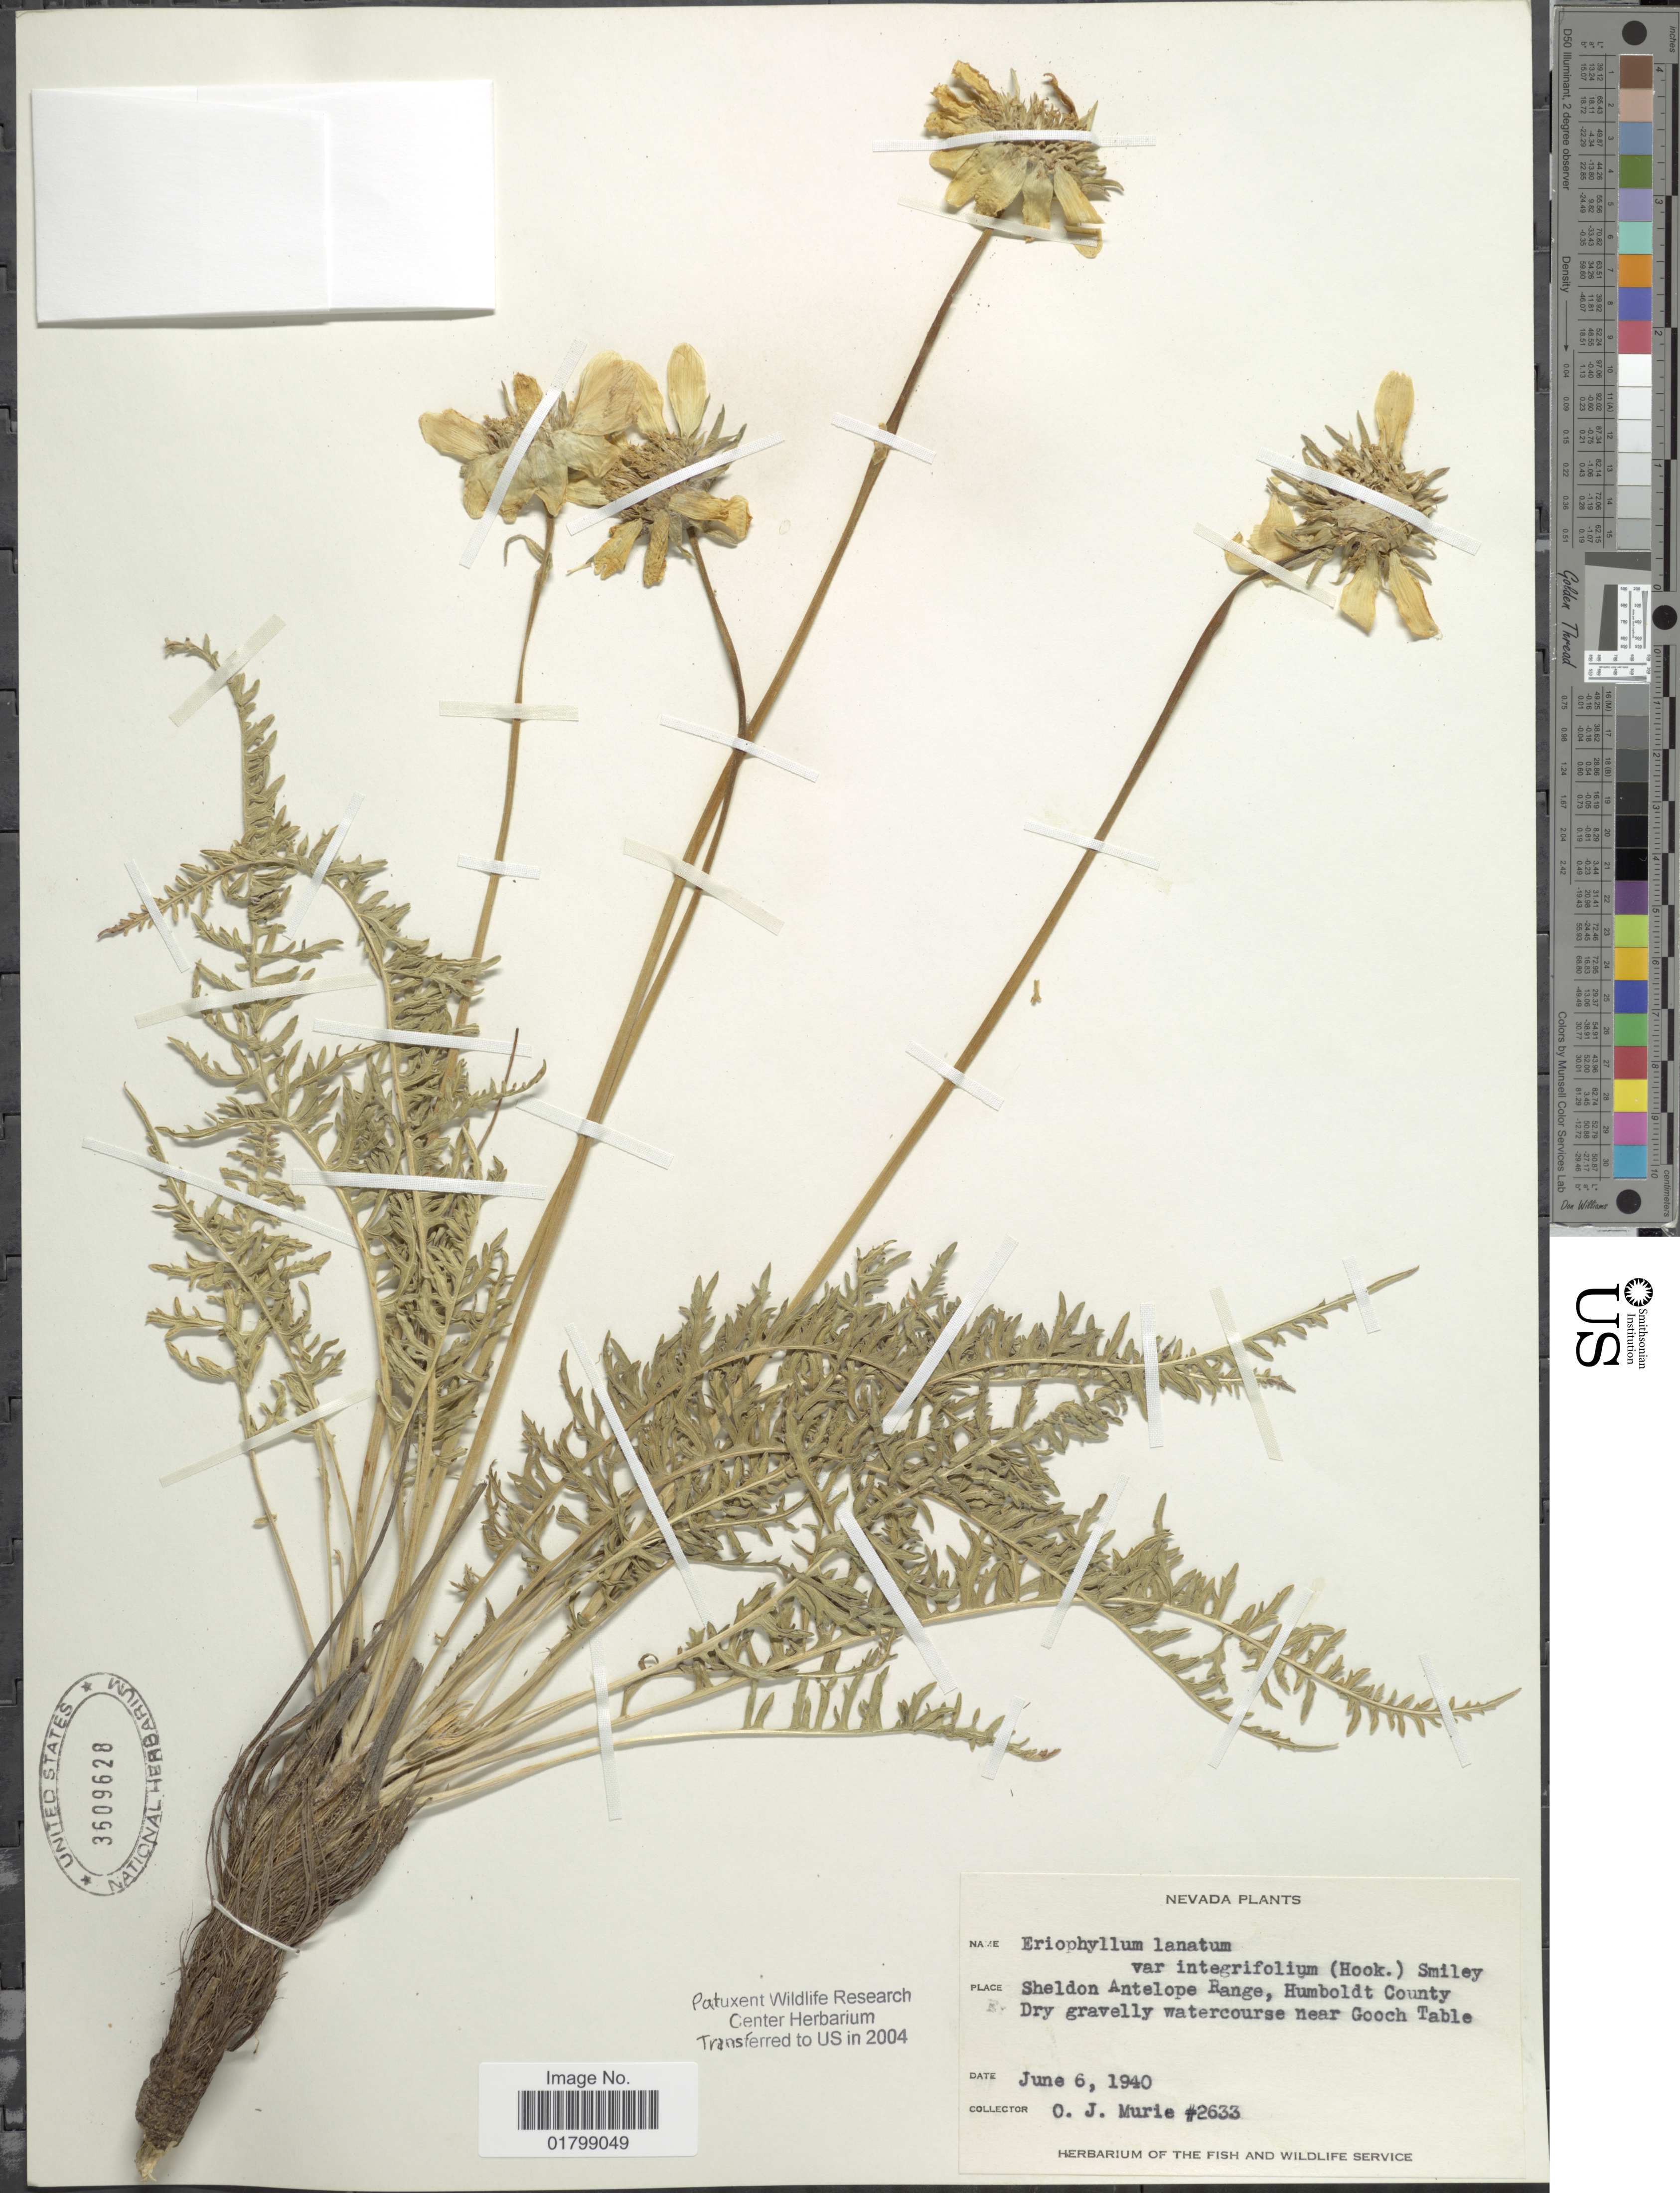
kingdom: Plantae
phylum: Tracheophyta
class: Magnoliopsida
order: Asterales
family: Asteraceae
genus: Hymenopappus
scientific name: Hymenopappus newberryi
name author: (D.D. Keck) B.L. Turner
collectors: O. Murie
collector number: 2633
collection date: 1940-06-06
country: United States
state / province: Nevada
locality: Sheldon Antelope Range, Humboldt County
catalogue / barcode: US 3609628